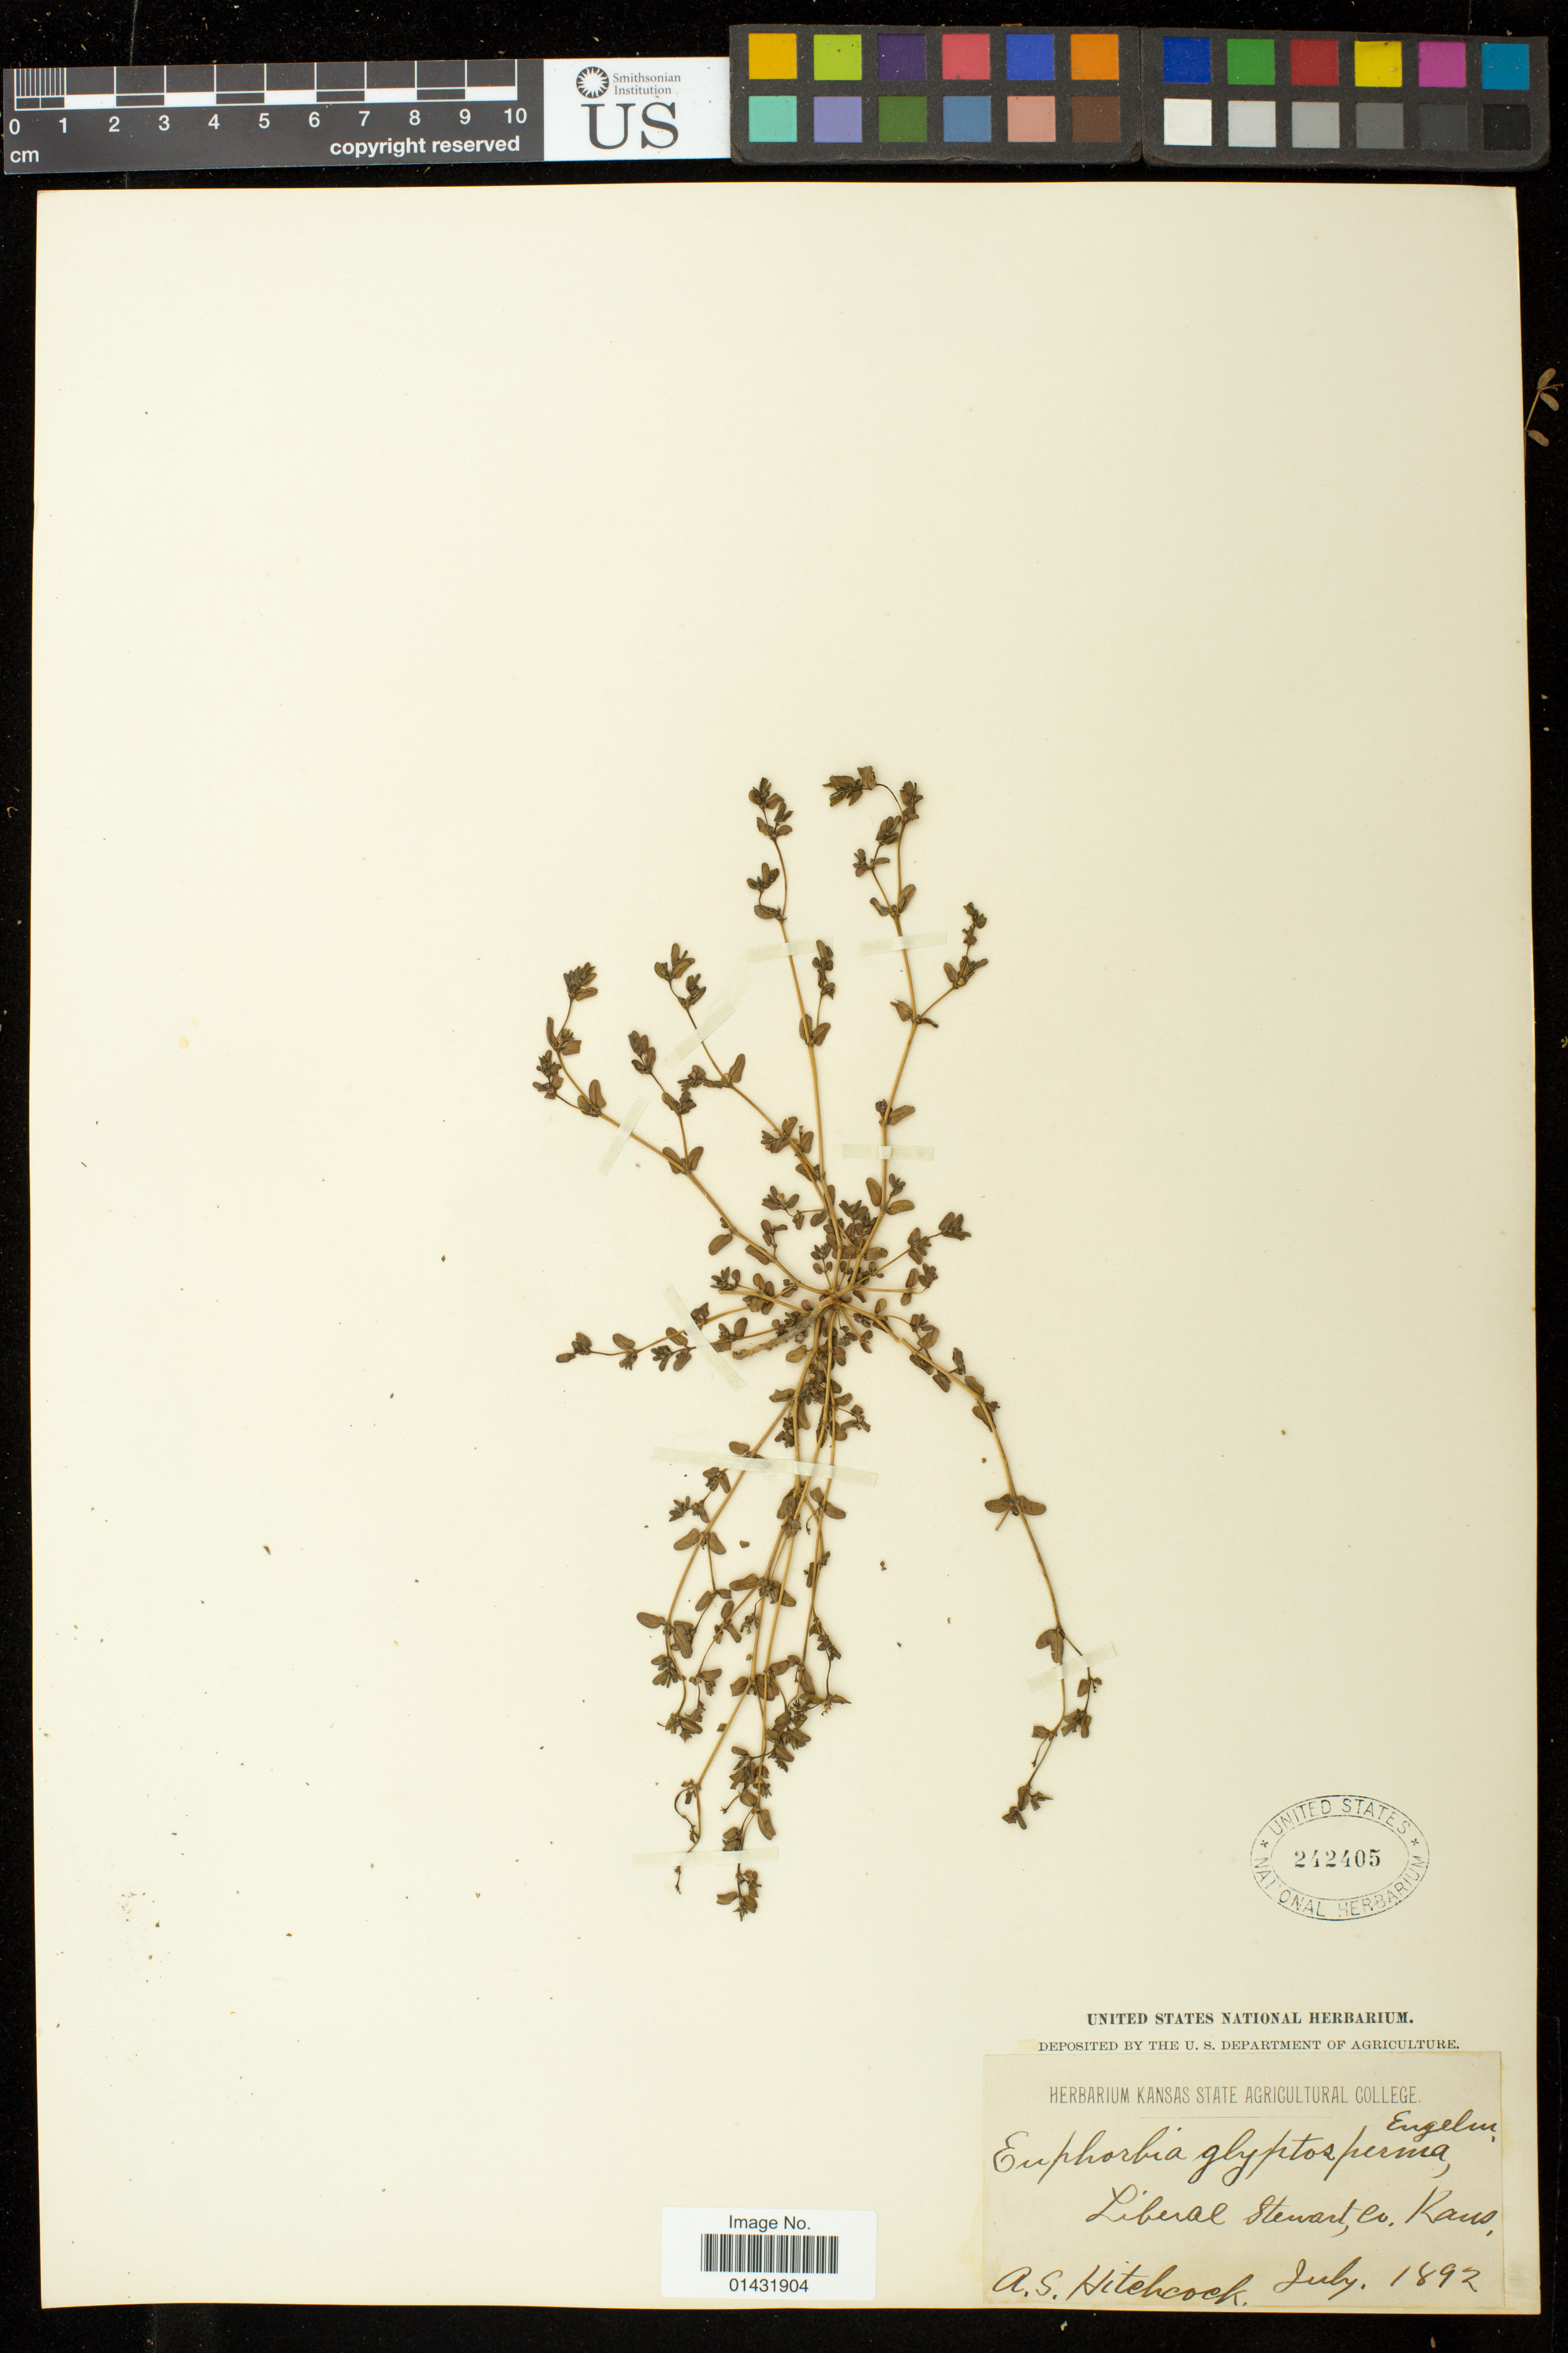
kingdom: Plantae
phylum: Tracheophyta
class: Magnoliopsida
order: Malpighiales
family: Euphorbiaceae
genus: Euphorbia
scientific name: Euphorbia glyptosperma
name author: Engelm.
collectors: A. S. Hitchcock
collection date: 1892-07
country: United States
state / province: Kansas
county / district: Seward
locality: Liberal Stewart, Co.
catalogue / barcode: US 242405